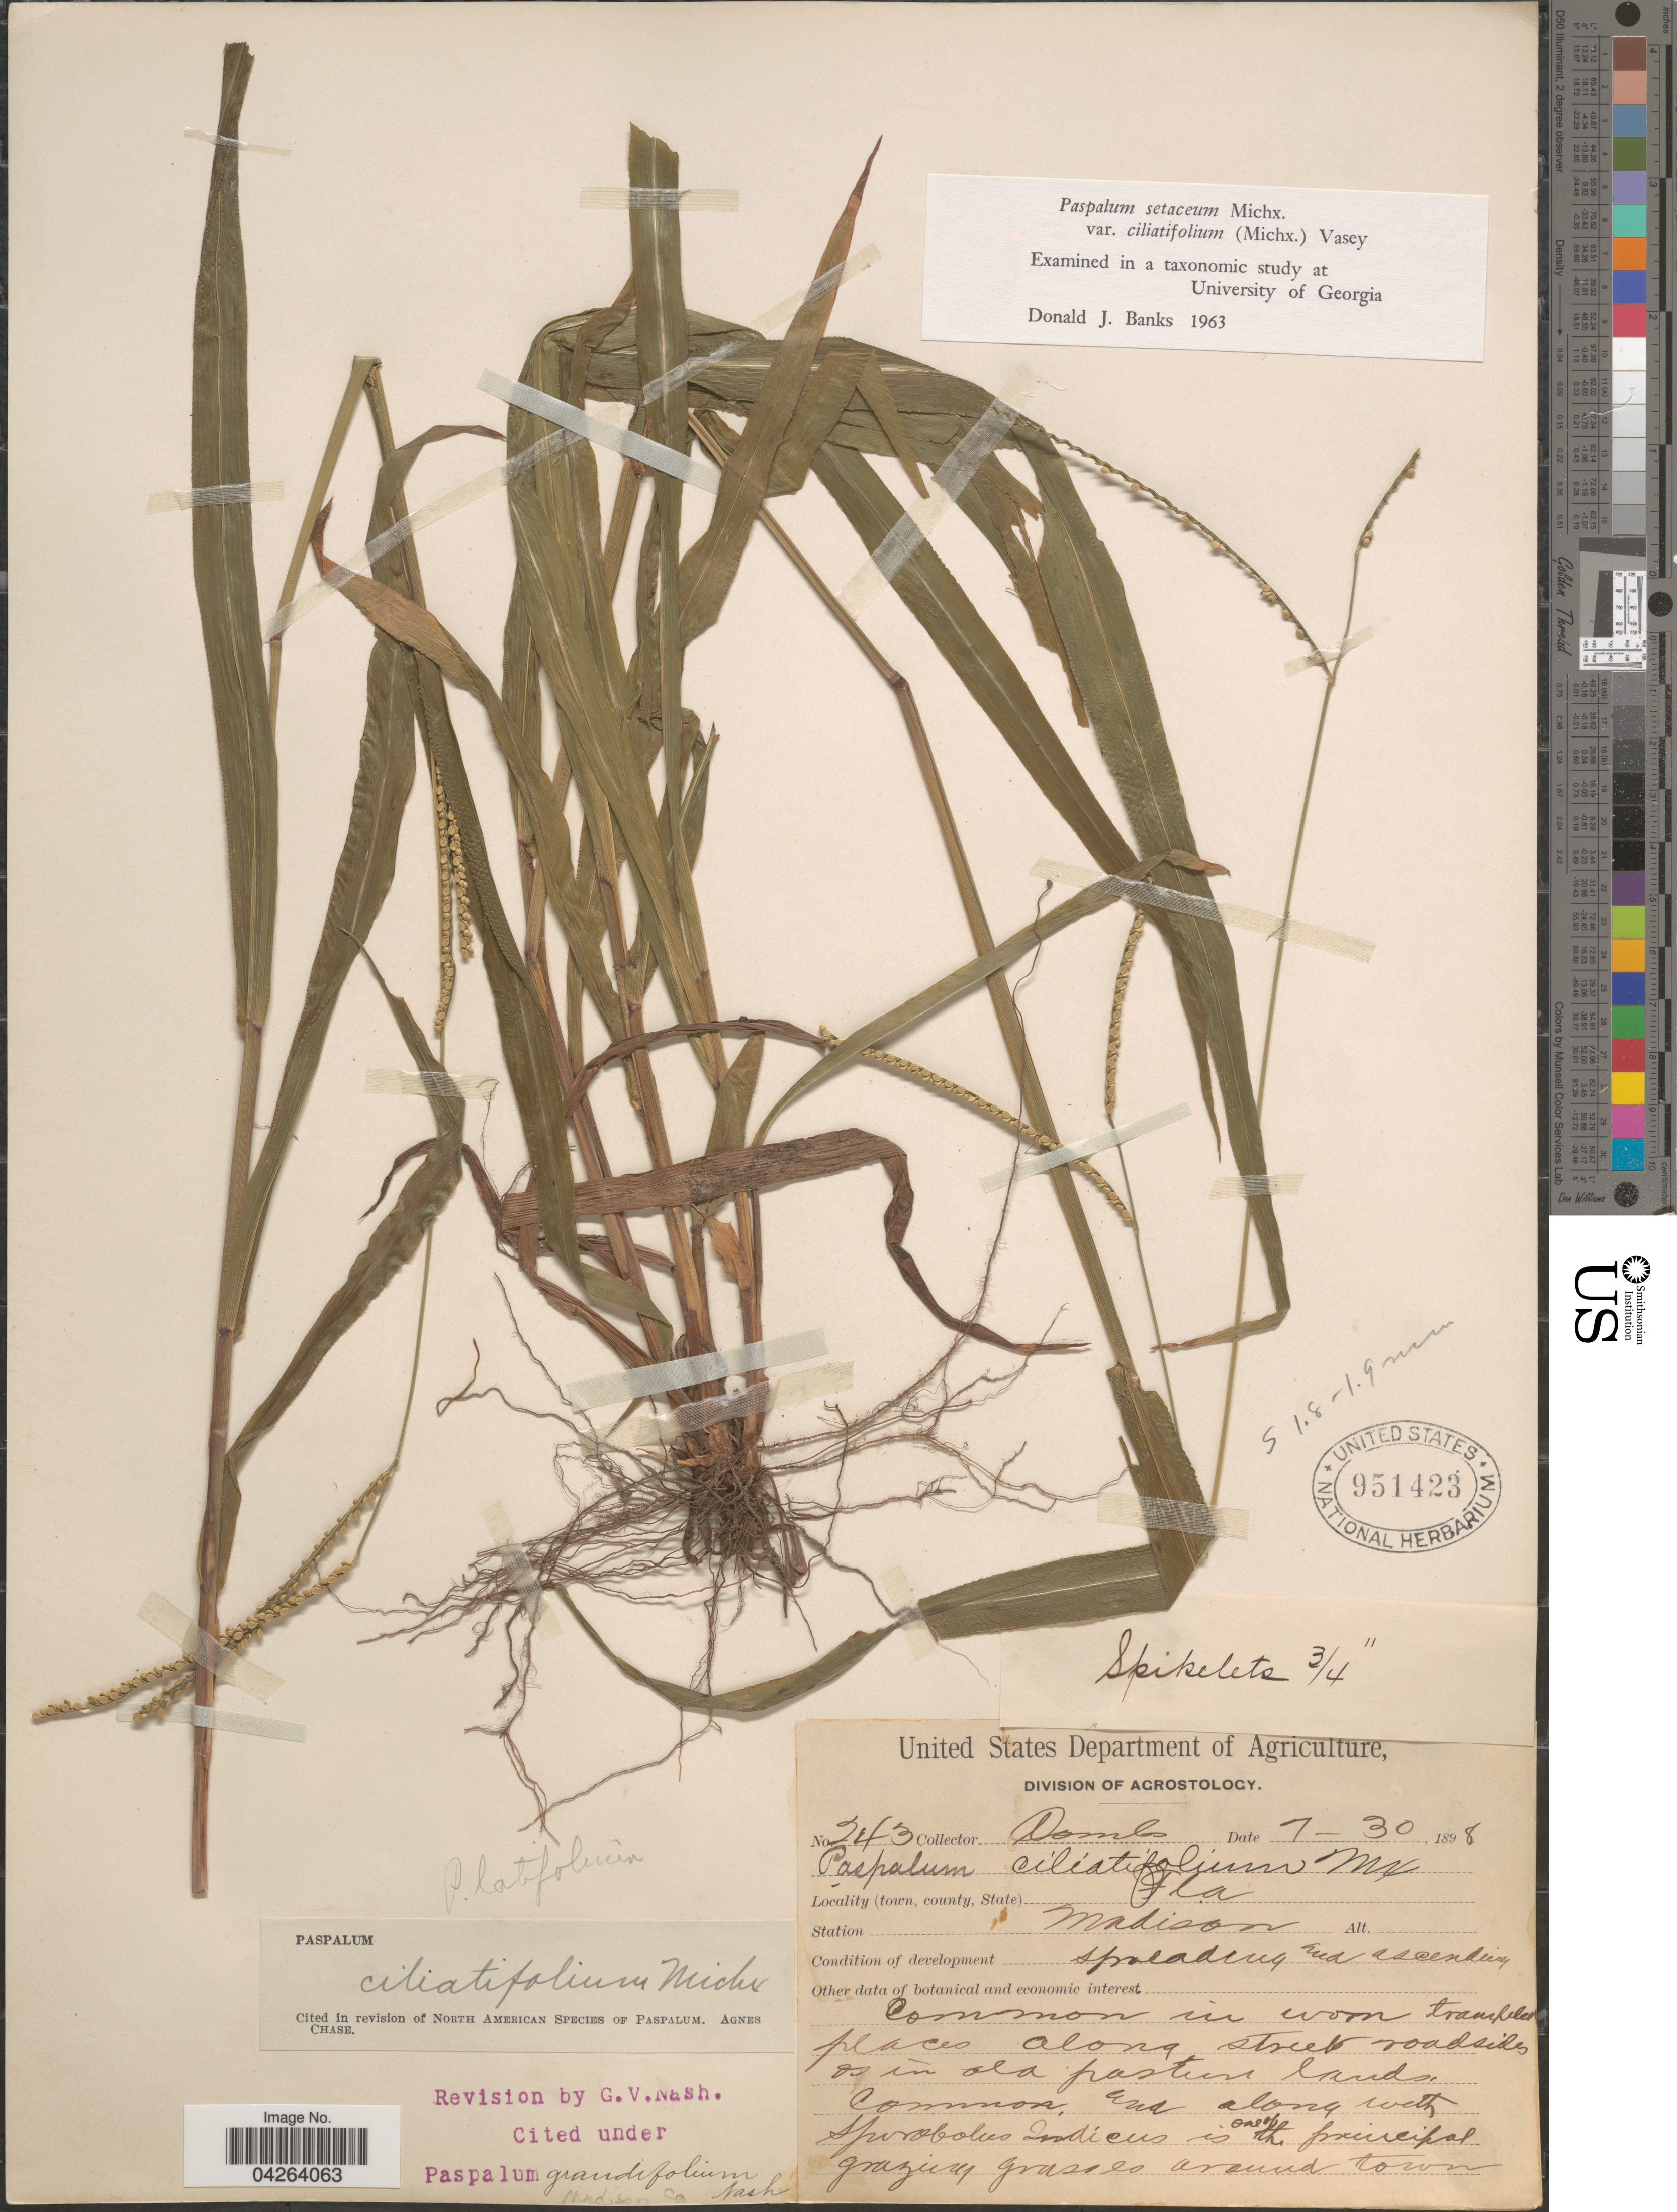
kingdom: Plantae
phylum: Tracheophyta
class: Liliopsida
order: Poales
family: Poaceae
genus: Paspalum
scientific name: Paspalum setaceum var. ciliatifolium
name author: (Michx.) Vasey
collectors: -. Combs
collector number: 243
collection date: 1898-07-30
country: United States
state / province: Florida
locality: Madison. Madison Co.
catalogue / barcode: US 951423